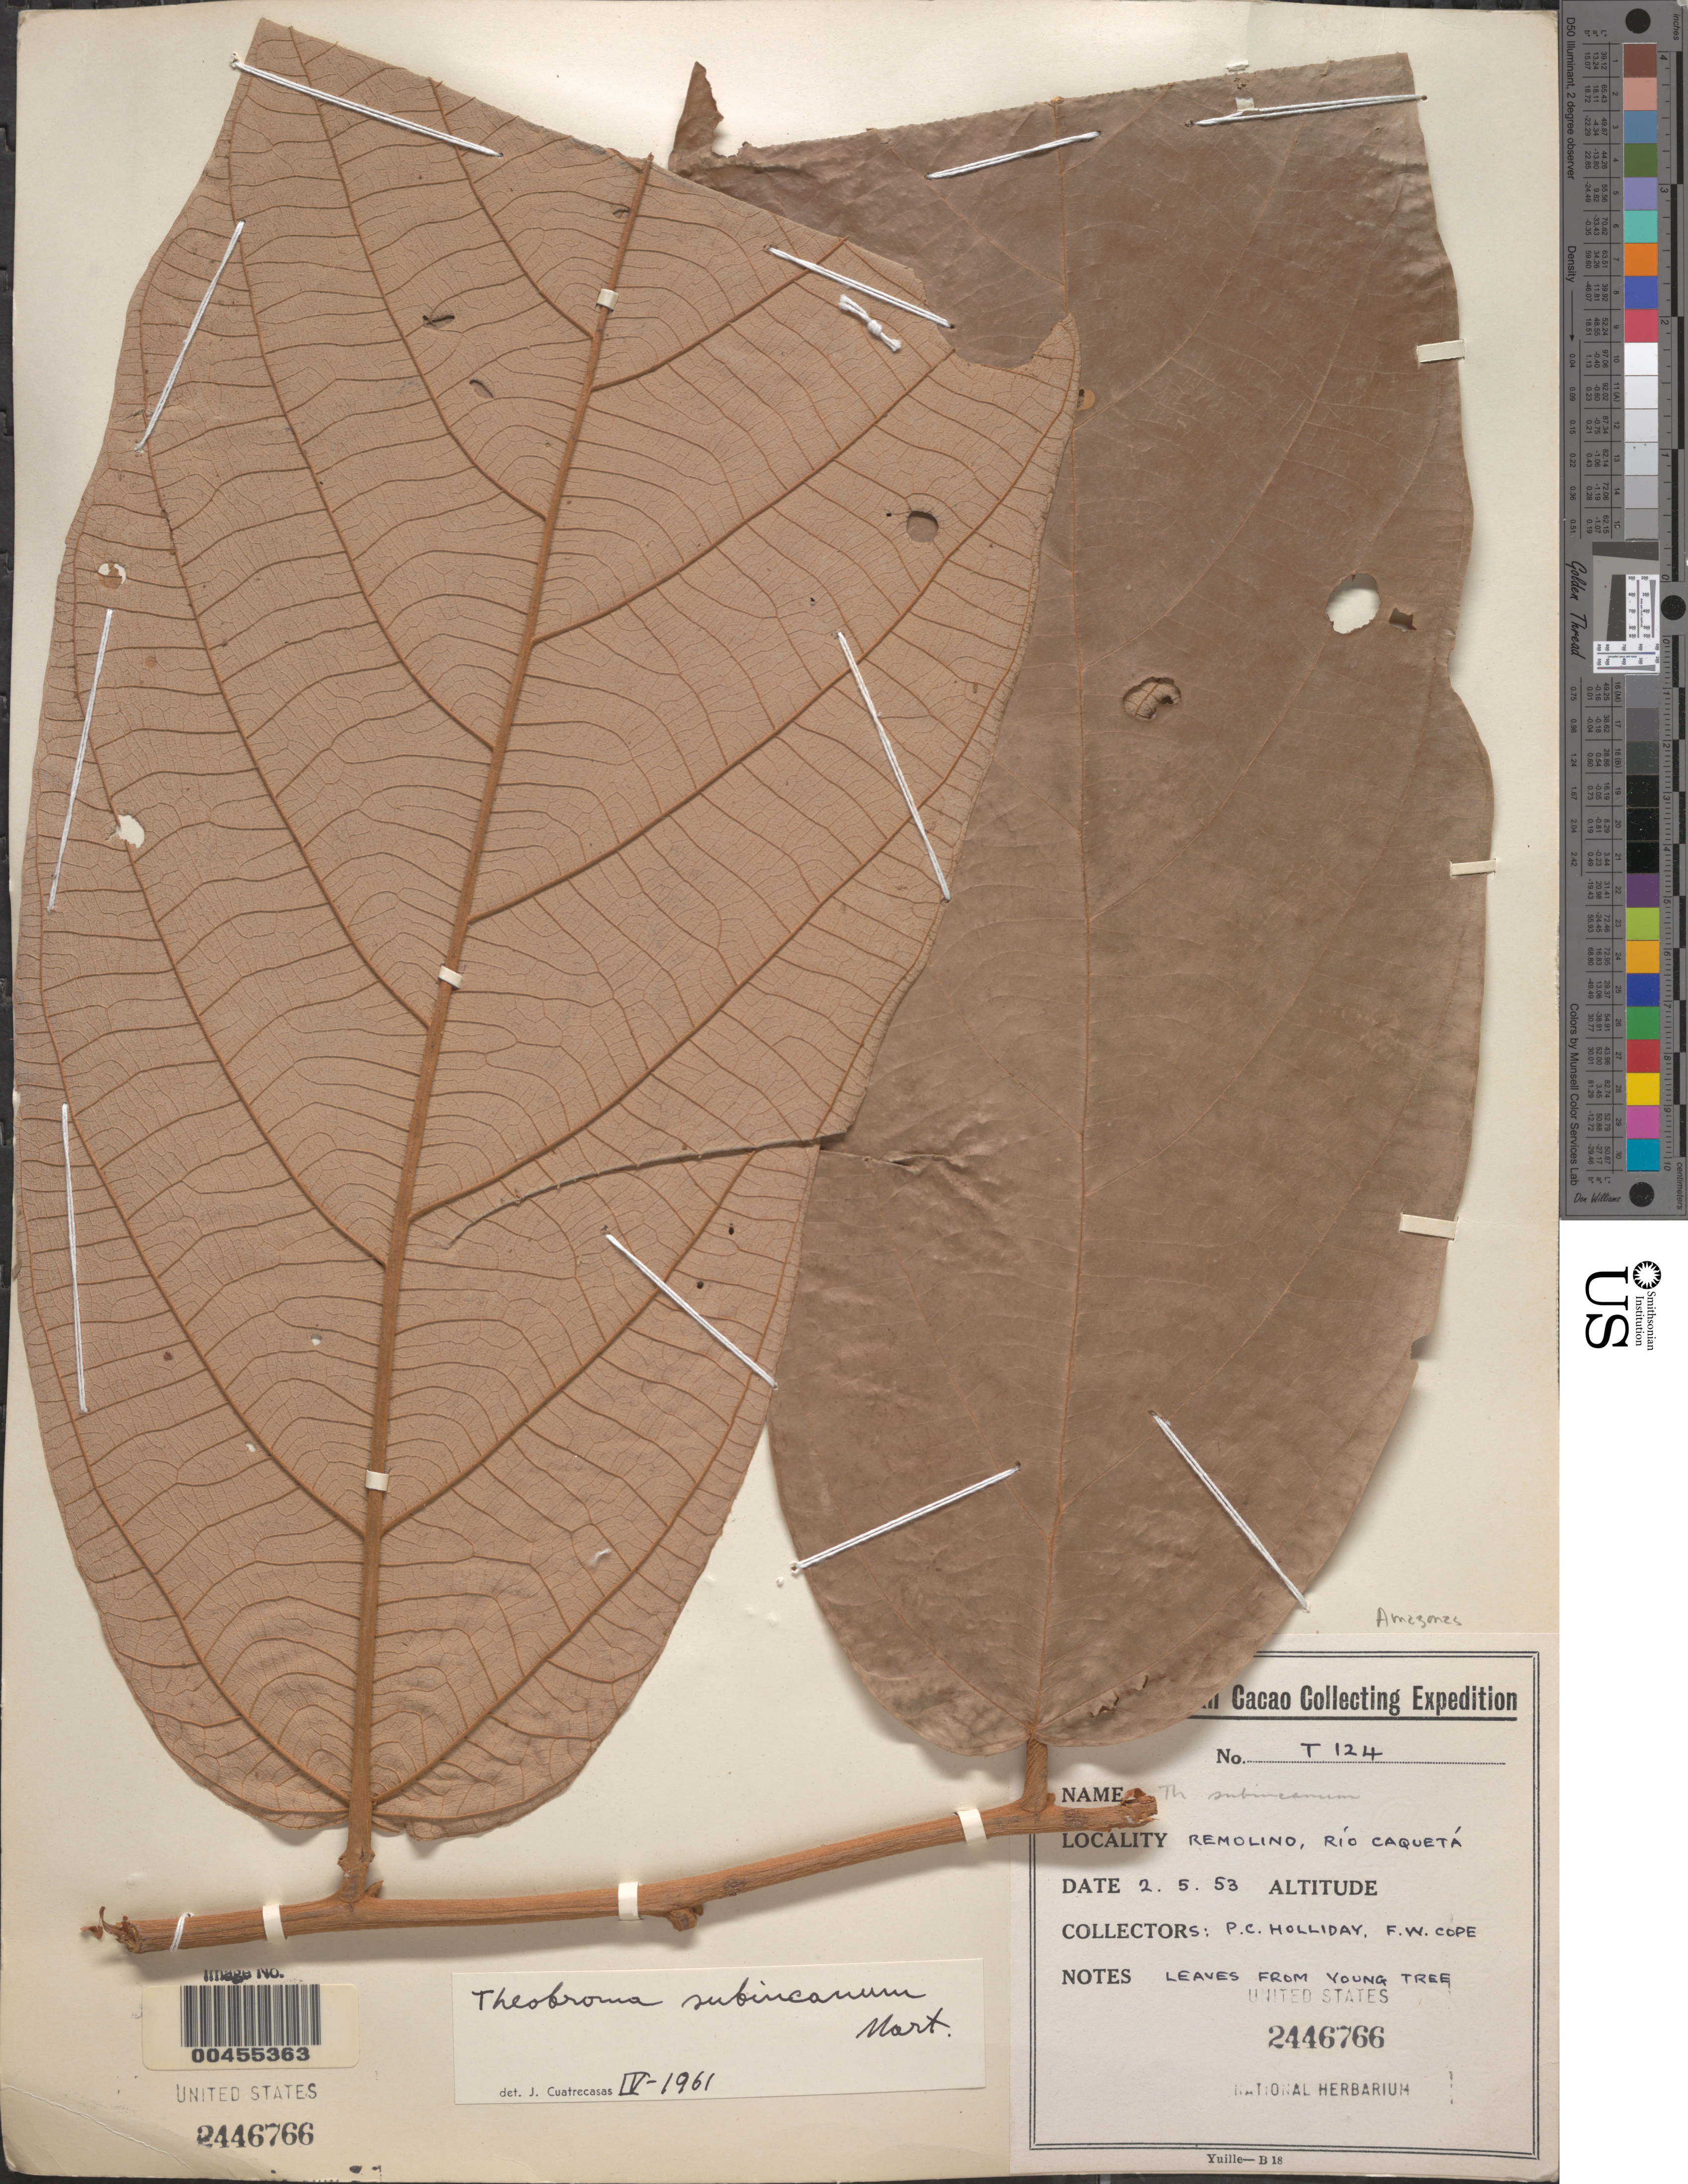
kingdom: Plantae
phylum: Tracheophyta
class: Magnoliopsida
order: Malvales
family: Malvaceae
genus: Theobroma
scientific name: Theobroma subincanum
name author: Mart.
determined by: Cuatrecasas, J.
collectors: P. C. Holliday & F. Cope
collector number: T124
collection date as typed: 02 May 1953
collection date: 1953-05-02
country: Colombia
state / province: Amazônas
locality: ReMolino, Río Caquetá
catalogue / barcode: US 2446766